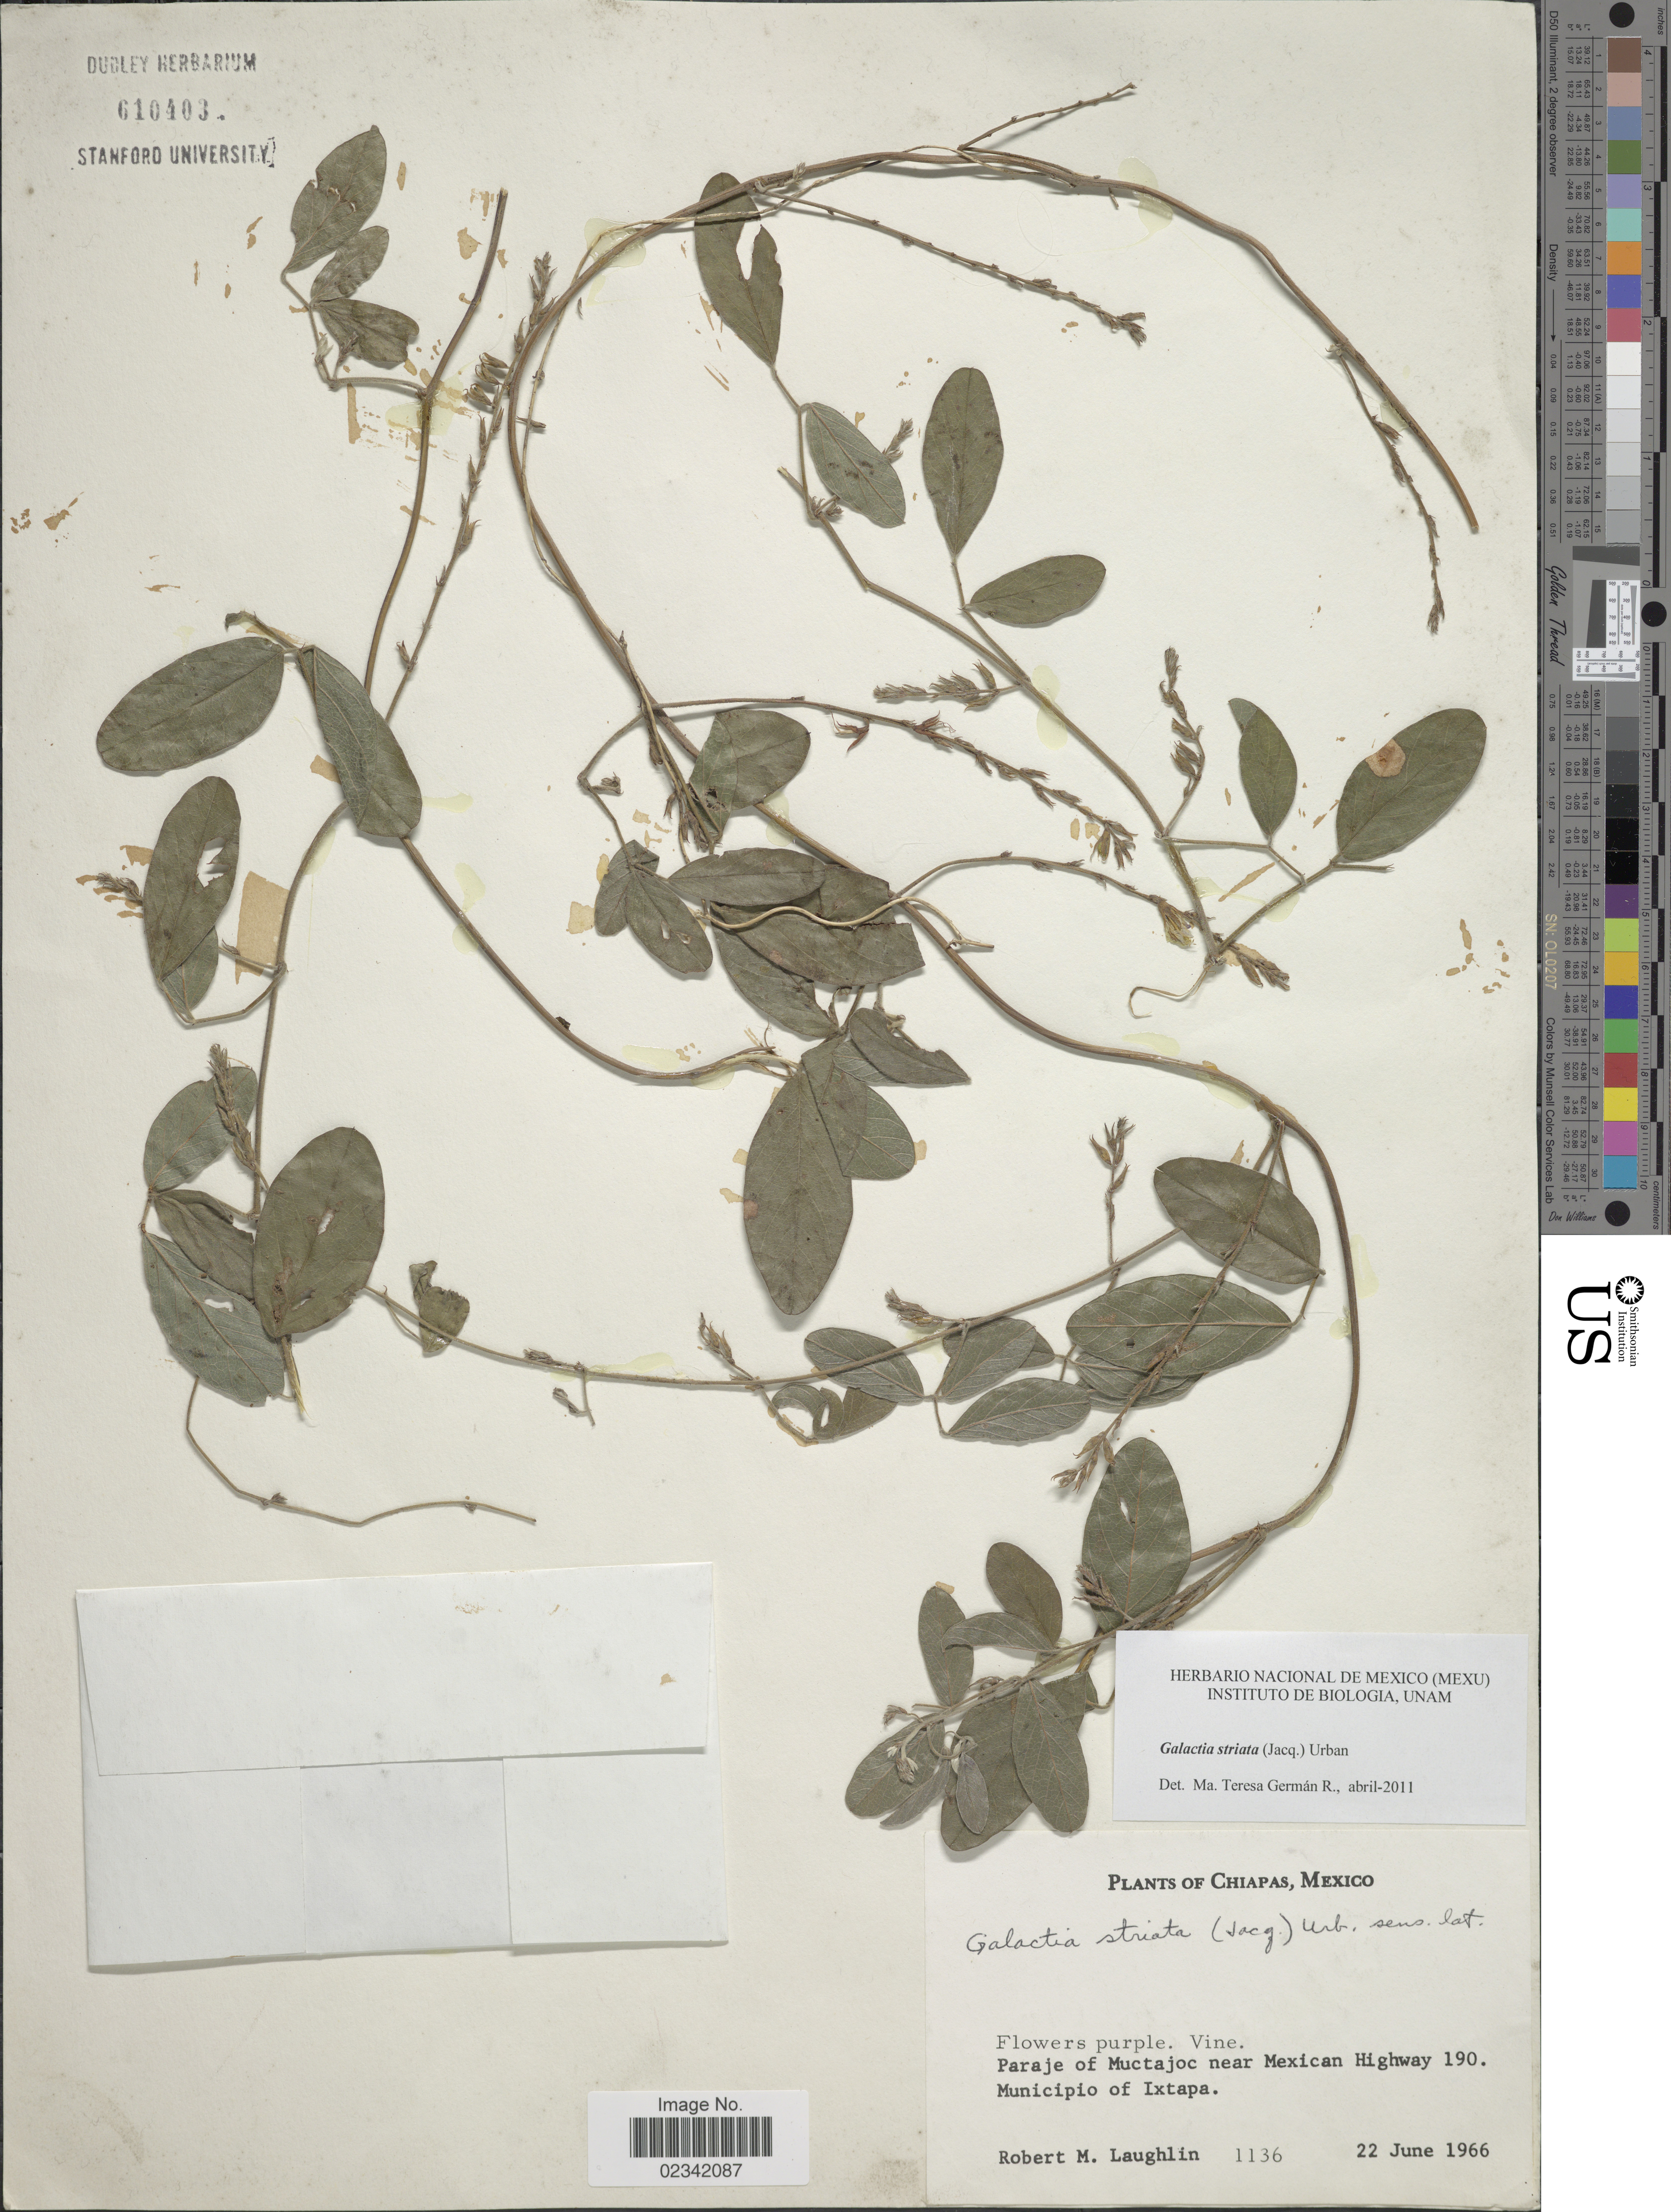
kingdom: Plantae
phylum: Tracheophyta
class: Magnoliopsida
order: Fabales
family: Fabaceae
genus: Galactia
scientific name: Galactia striata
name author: (Jacq.) Urb.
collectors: R. M. Laughlin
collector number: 1136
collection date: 1966-06-22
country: Mexico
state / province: Chiapas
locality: Paraje of Muctajoc near Mexican Highway 190. Municipio of Ixtapa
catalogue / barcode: US 610403